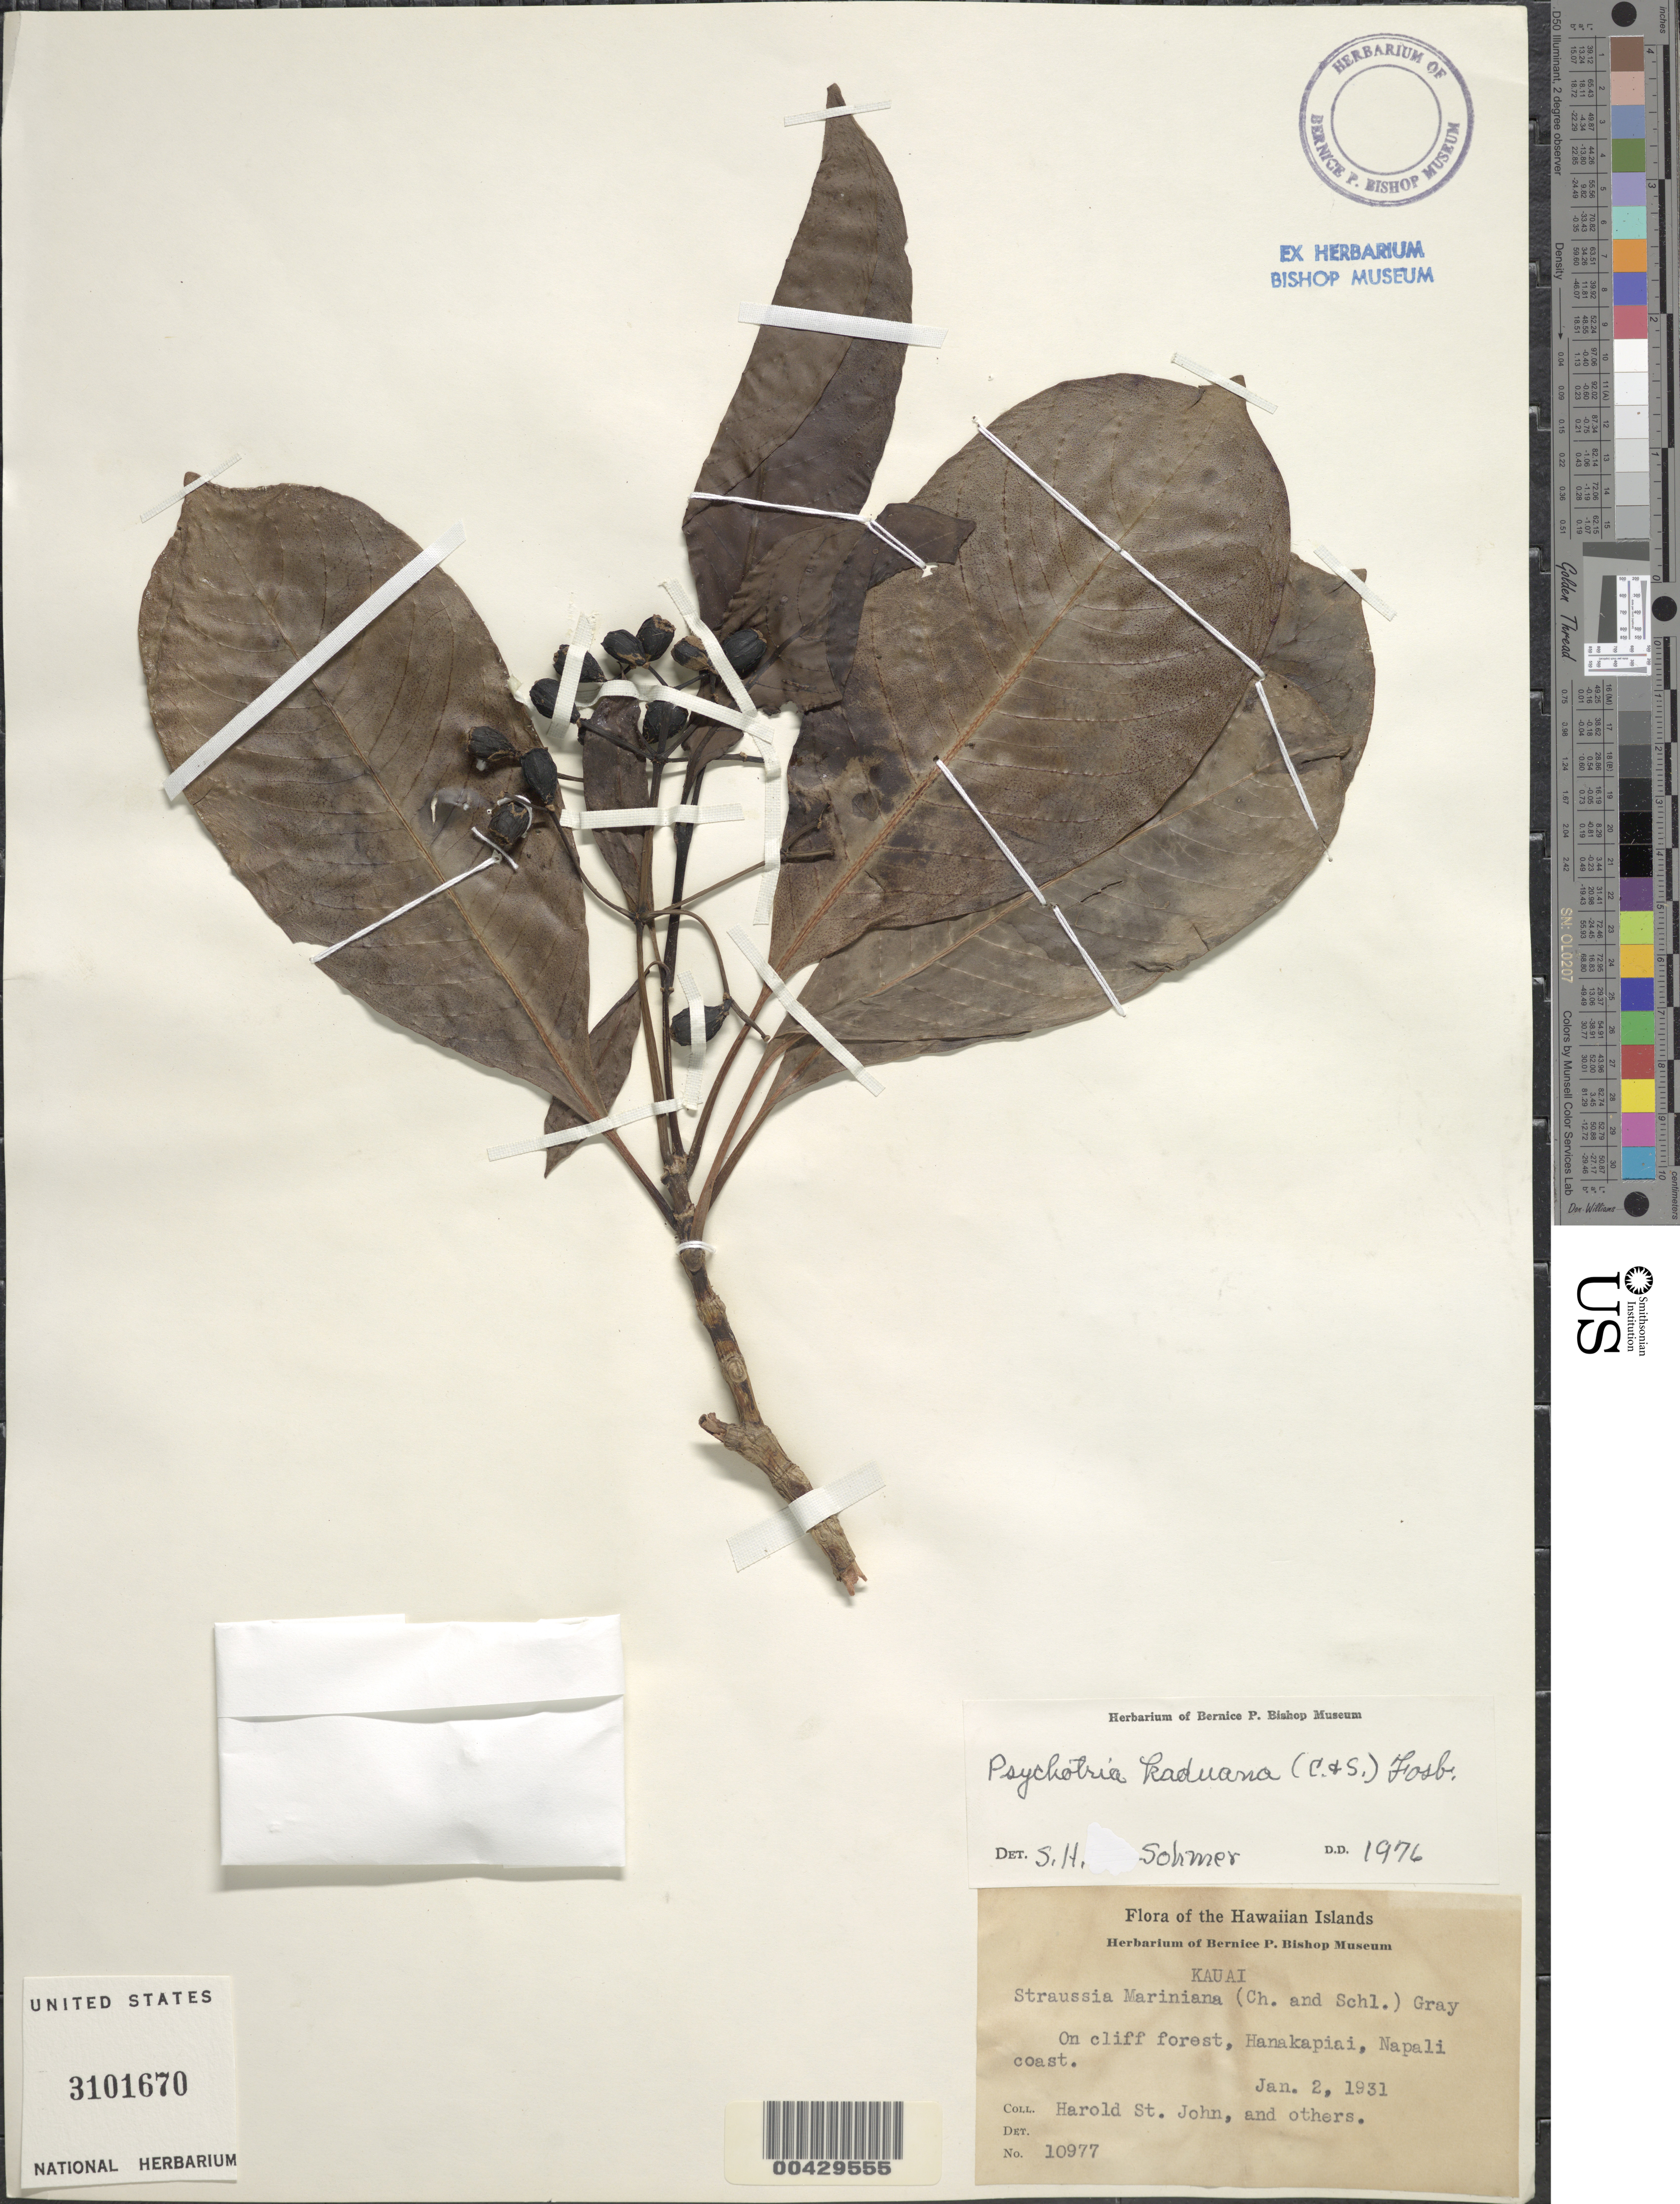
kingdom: Plantae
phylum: Tracheophyta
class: Magnoliopsida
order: Gentianales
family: Rubiaceae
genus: Psychotria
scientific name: Psychotria kaduana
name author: (Cham. & Schltdl.) Fosberg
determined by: Sohmer, S. H.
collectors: H. St. John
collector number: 10977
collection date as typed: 2 Jan 1931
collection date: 1931-01-02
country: United States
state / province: Hawaii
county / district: Kauai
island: Kaua'i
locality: Hanakapiai, Napali coast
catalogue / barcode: US 3101670